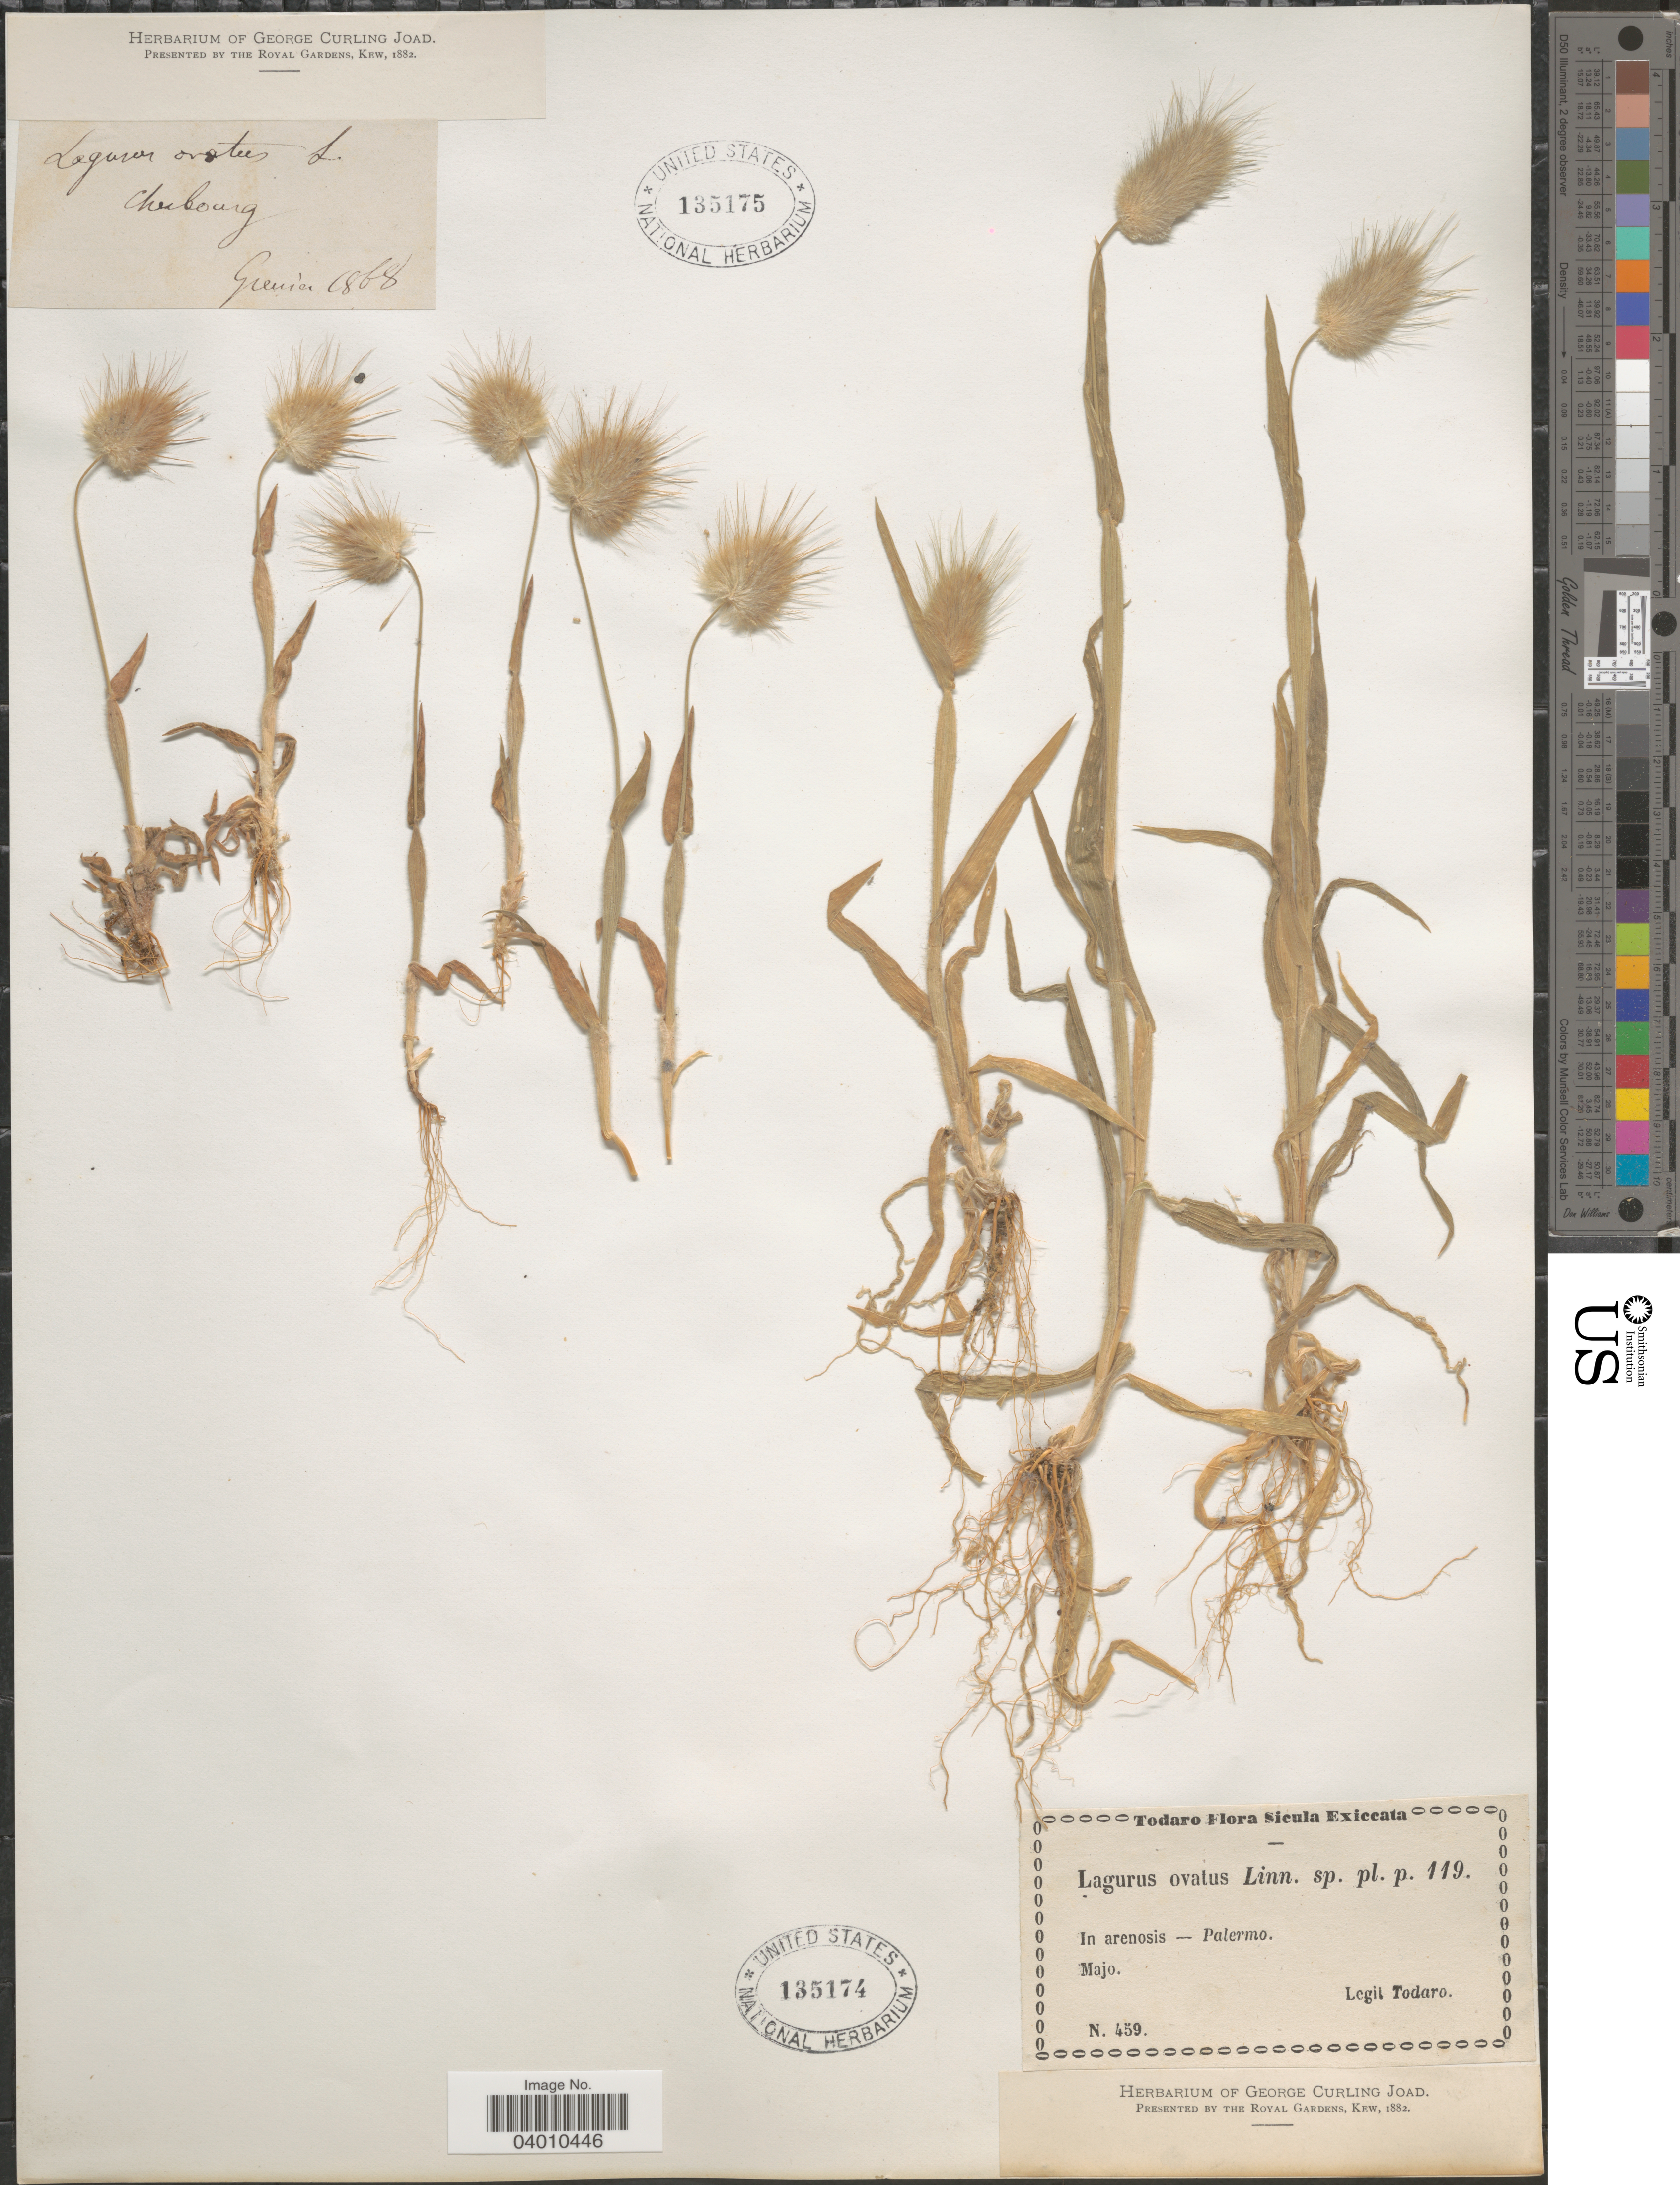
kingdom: Plantae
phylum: Tracheophyta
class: Liliopsida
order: Poales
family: Poaceae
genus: Lagurus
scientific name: Lagurus ovatus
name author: L.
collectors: ex herb. George Curling Joad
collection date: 1868-01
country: France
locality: Cherbourg.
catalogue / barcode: US 135175